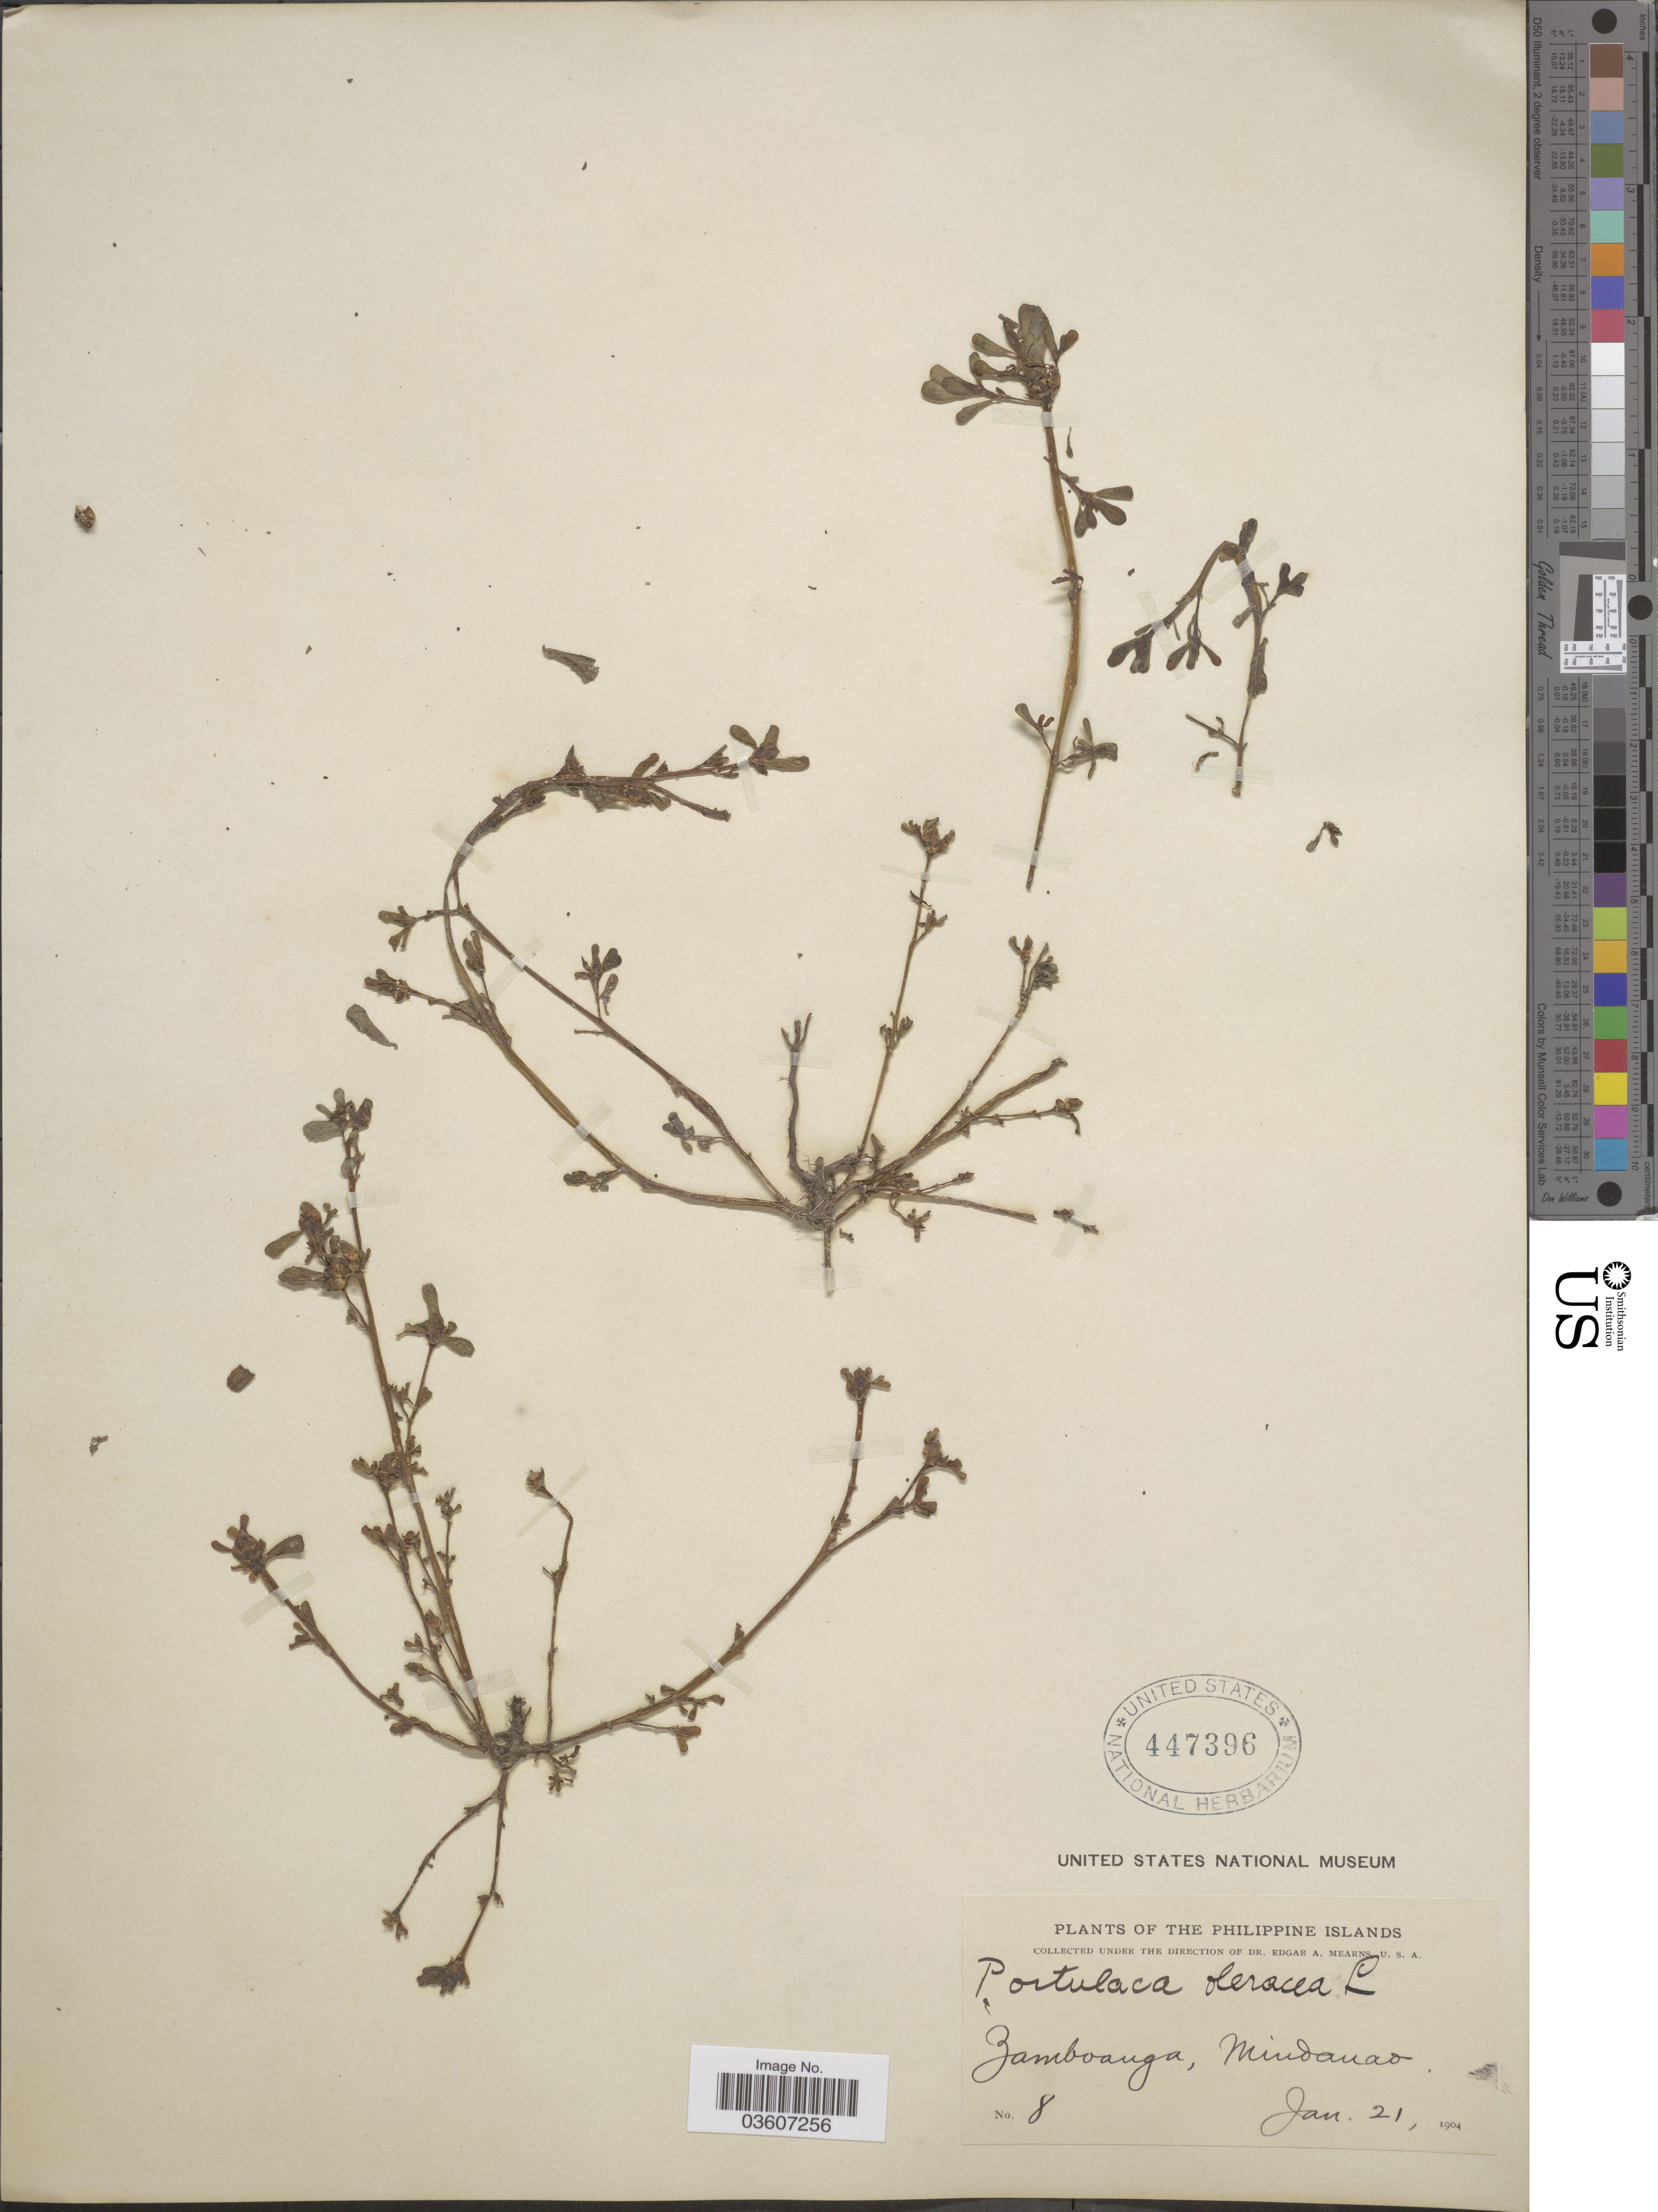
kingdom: Plantae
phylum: Tracheophyta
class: Magnoliopsida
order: Caryophyllales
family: Portulacaceae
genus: Portulaca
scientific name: Portulaca oleracea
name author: L.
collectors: E. A. Mearns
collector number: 8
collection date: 1904-01-21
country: Philippines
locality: Zamboanga, Mindanao.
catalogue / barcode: US 447396